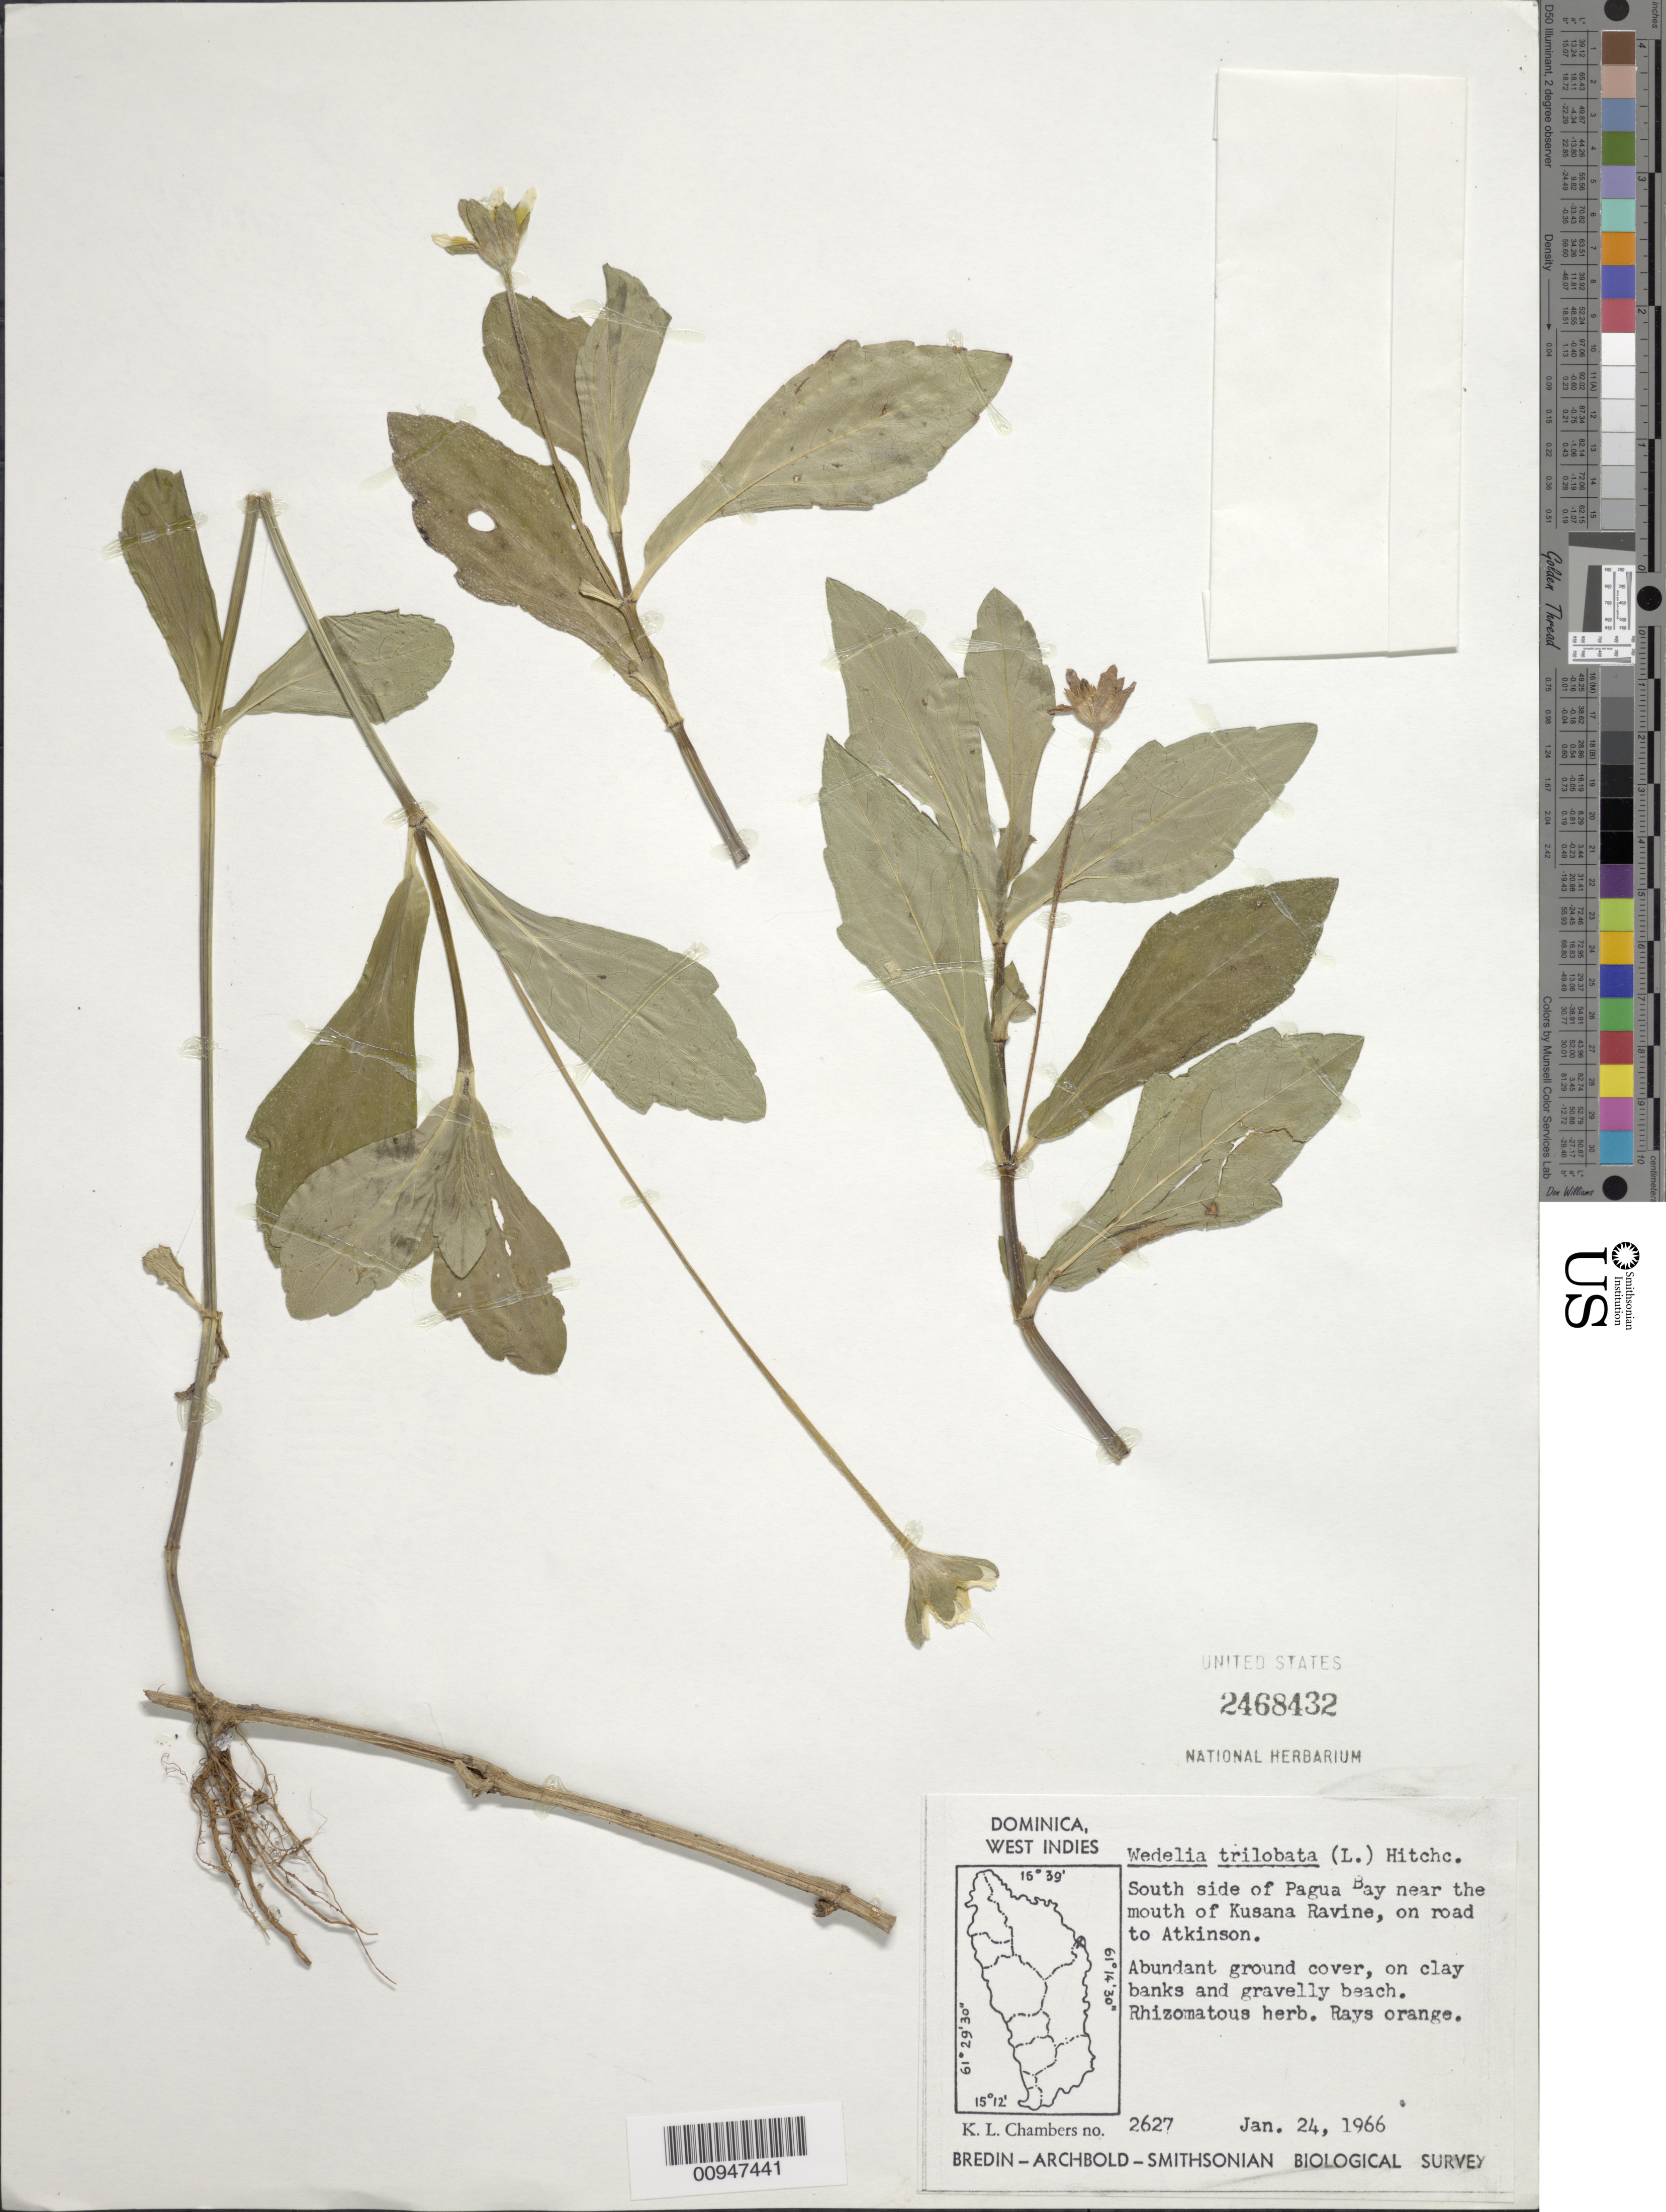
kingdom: Plantae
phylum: Tracheophyta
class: Magnoliopsida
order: Asterales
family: Asteraceae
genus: Sphagneticola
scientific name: Sphagneticola trilobata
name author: (L.) Pruski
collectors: K. L. Chambers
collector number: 2627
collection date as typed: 24 Jan 1966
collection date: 1966-01-24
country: Dominica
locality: South side of Pagua Bay near the mouth of Kusana Ravine, on road to Atkinson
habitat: Abundant ground cover, on clay banks and gravelly beach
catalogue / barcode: US 2468432